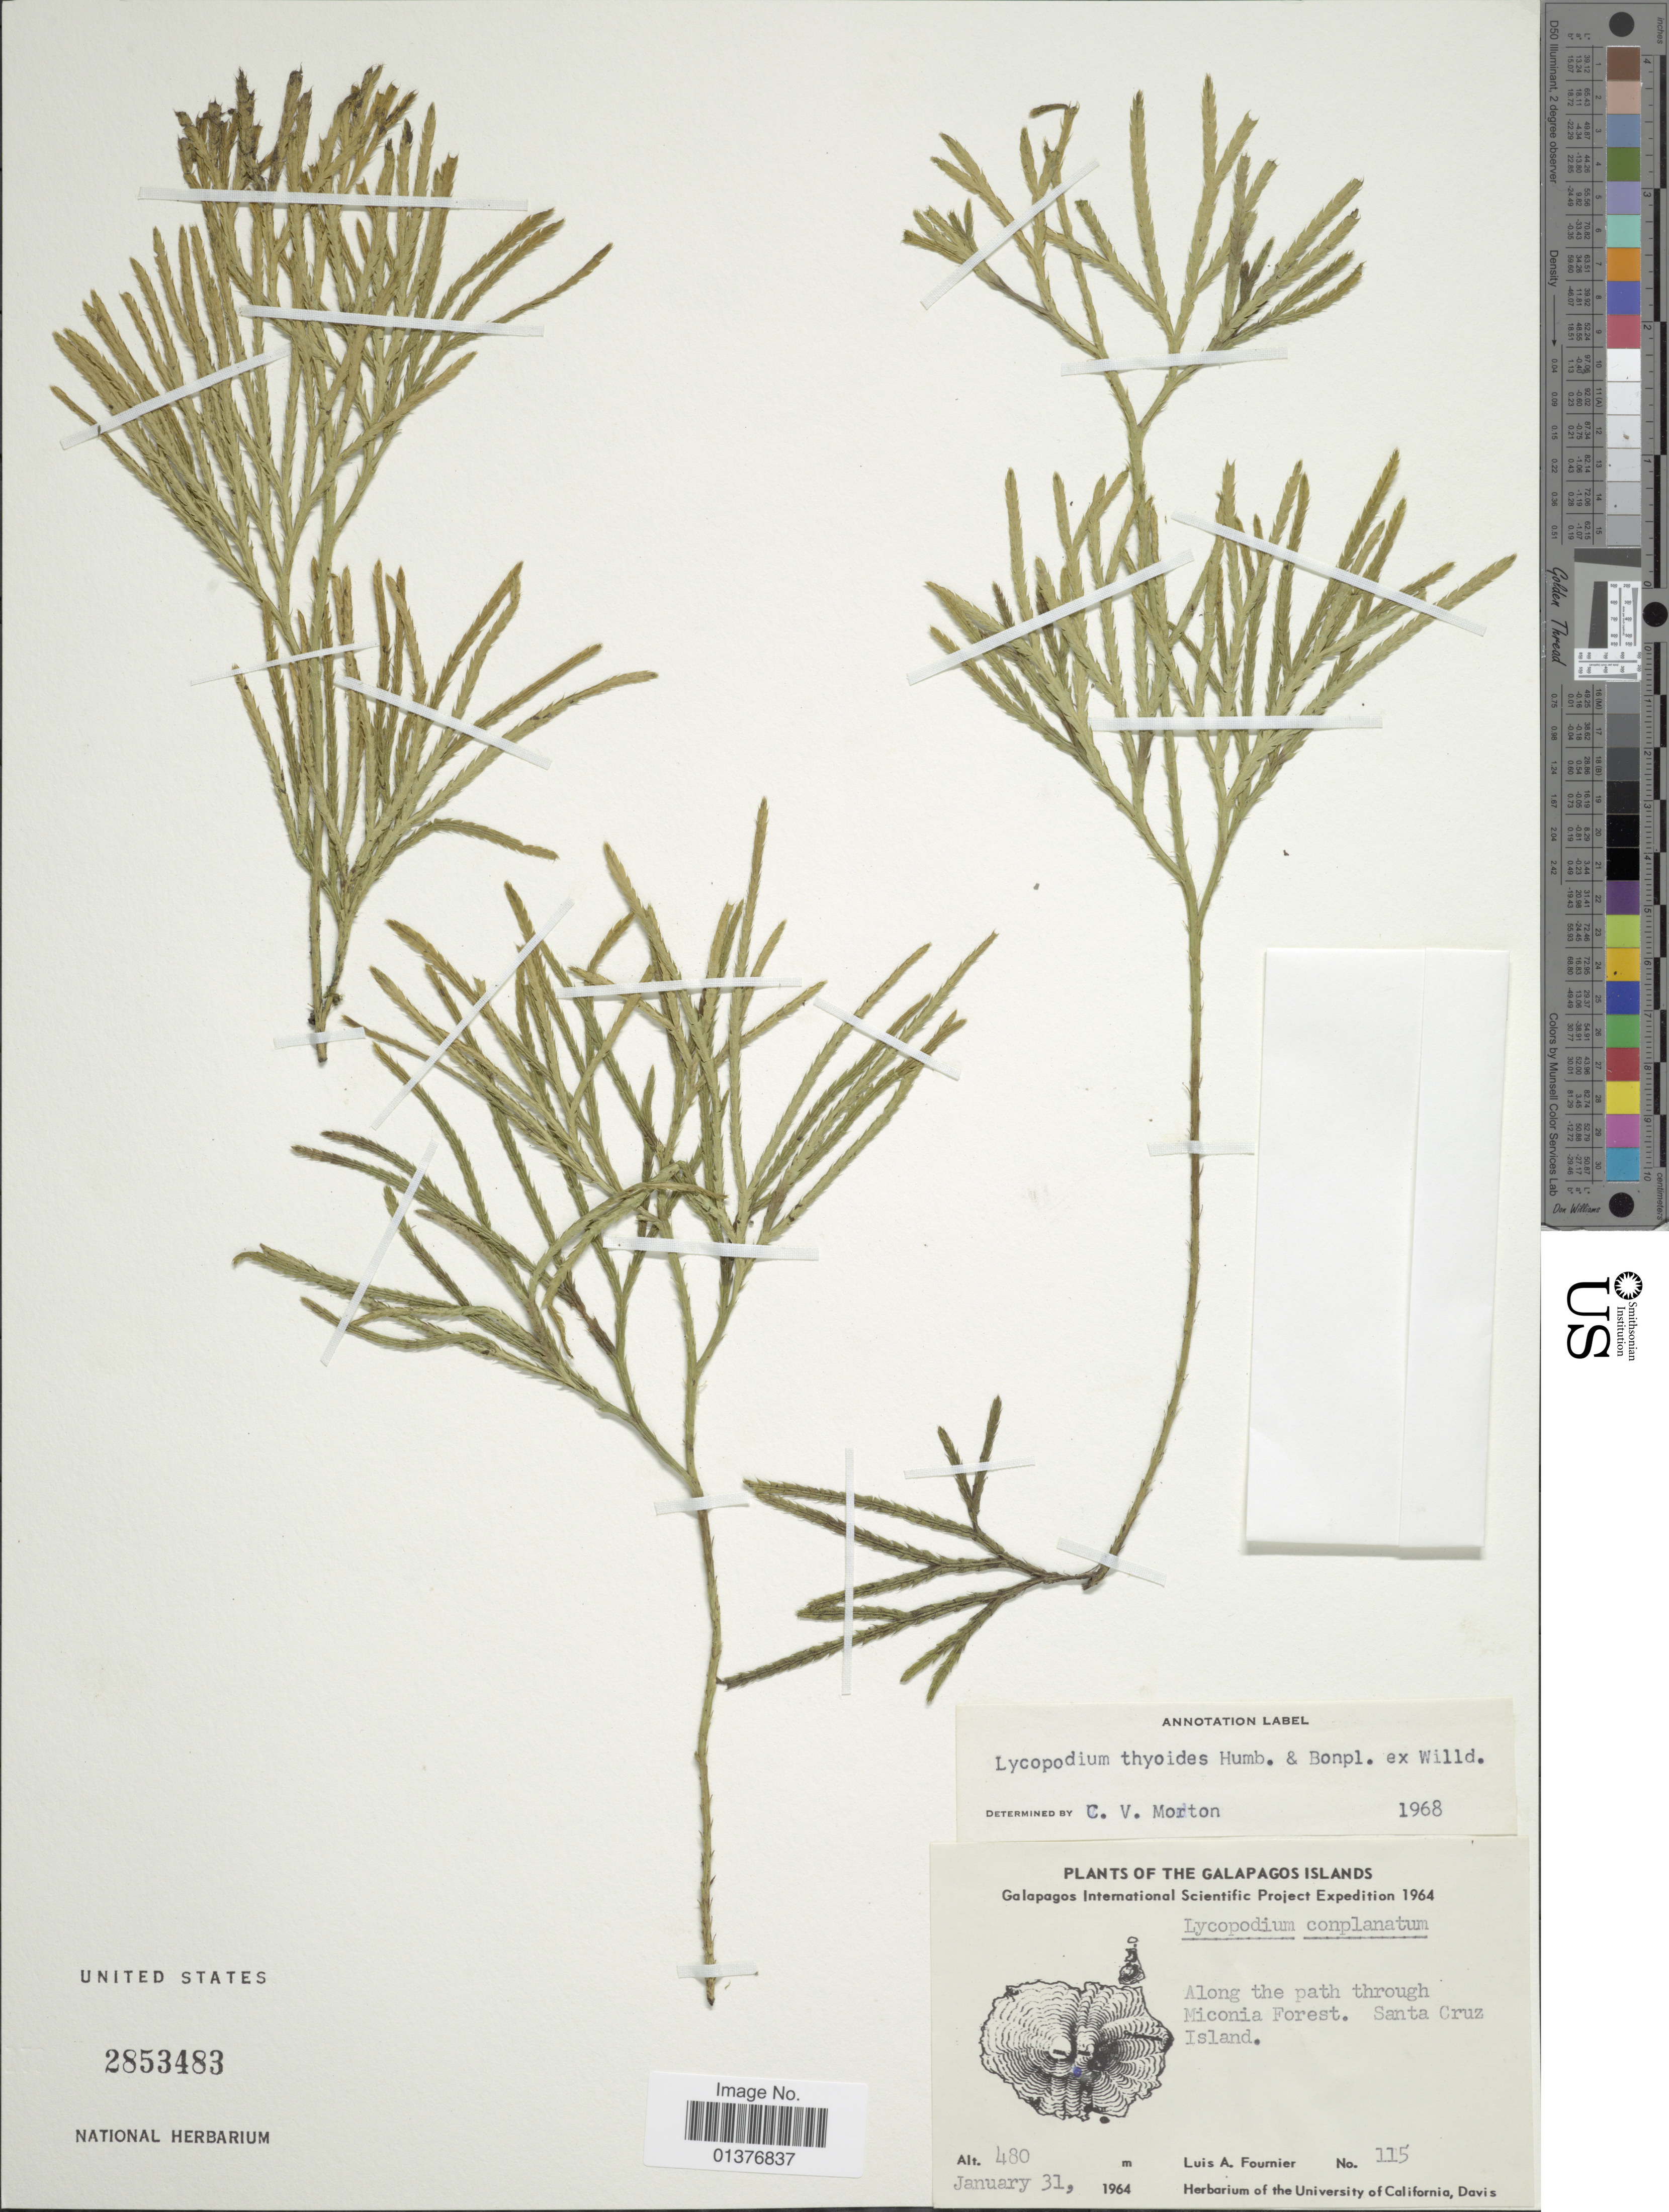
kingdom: Plantae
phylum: Tracheophyta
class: Lycopodiopsida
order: Lycopodiales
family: Lycopodiaceae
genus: Diphasiastrum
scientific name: Diphasiastrum thyoides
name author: (Humb. & Bonpl. ex Willd.) Holub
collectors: L. A. Fournier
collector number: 115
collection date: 1964-01-31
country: Ecuador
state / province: Colón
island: Santa Cruz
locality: Along path through Miconia forest, Santa Cruz Island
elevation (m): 480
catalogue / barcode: US 2853483